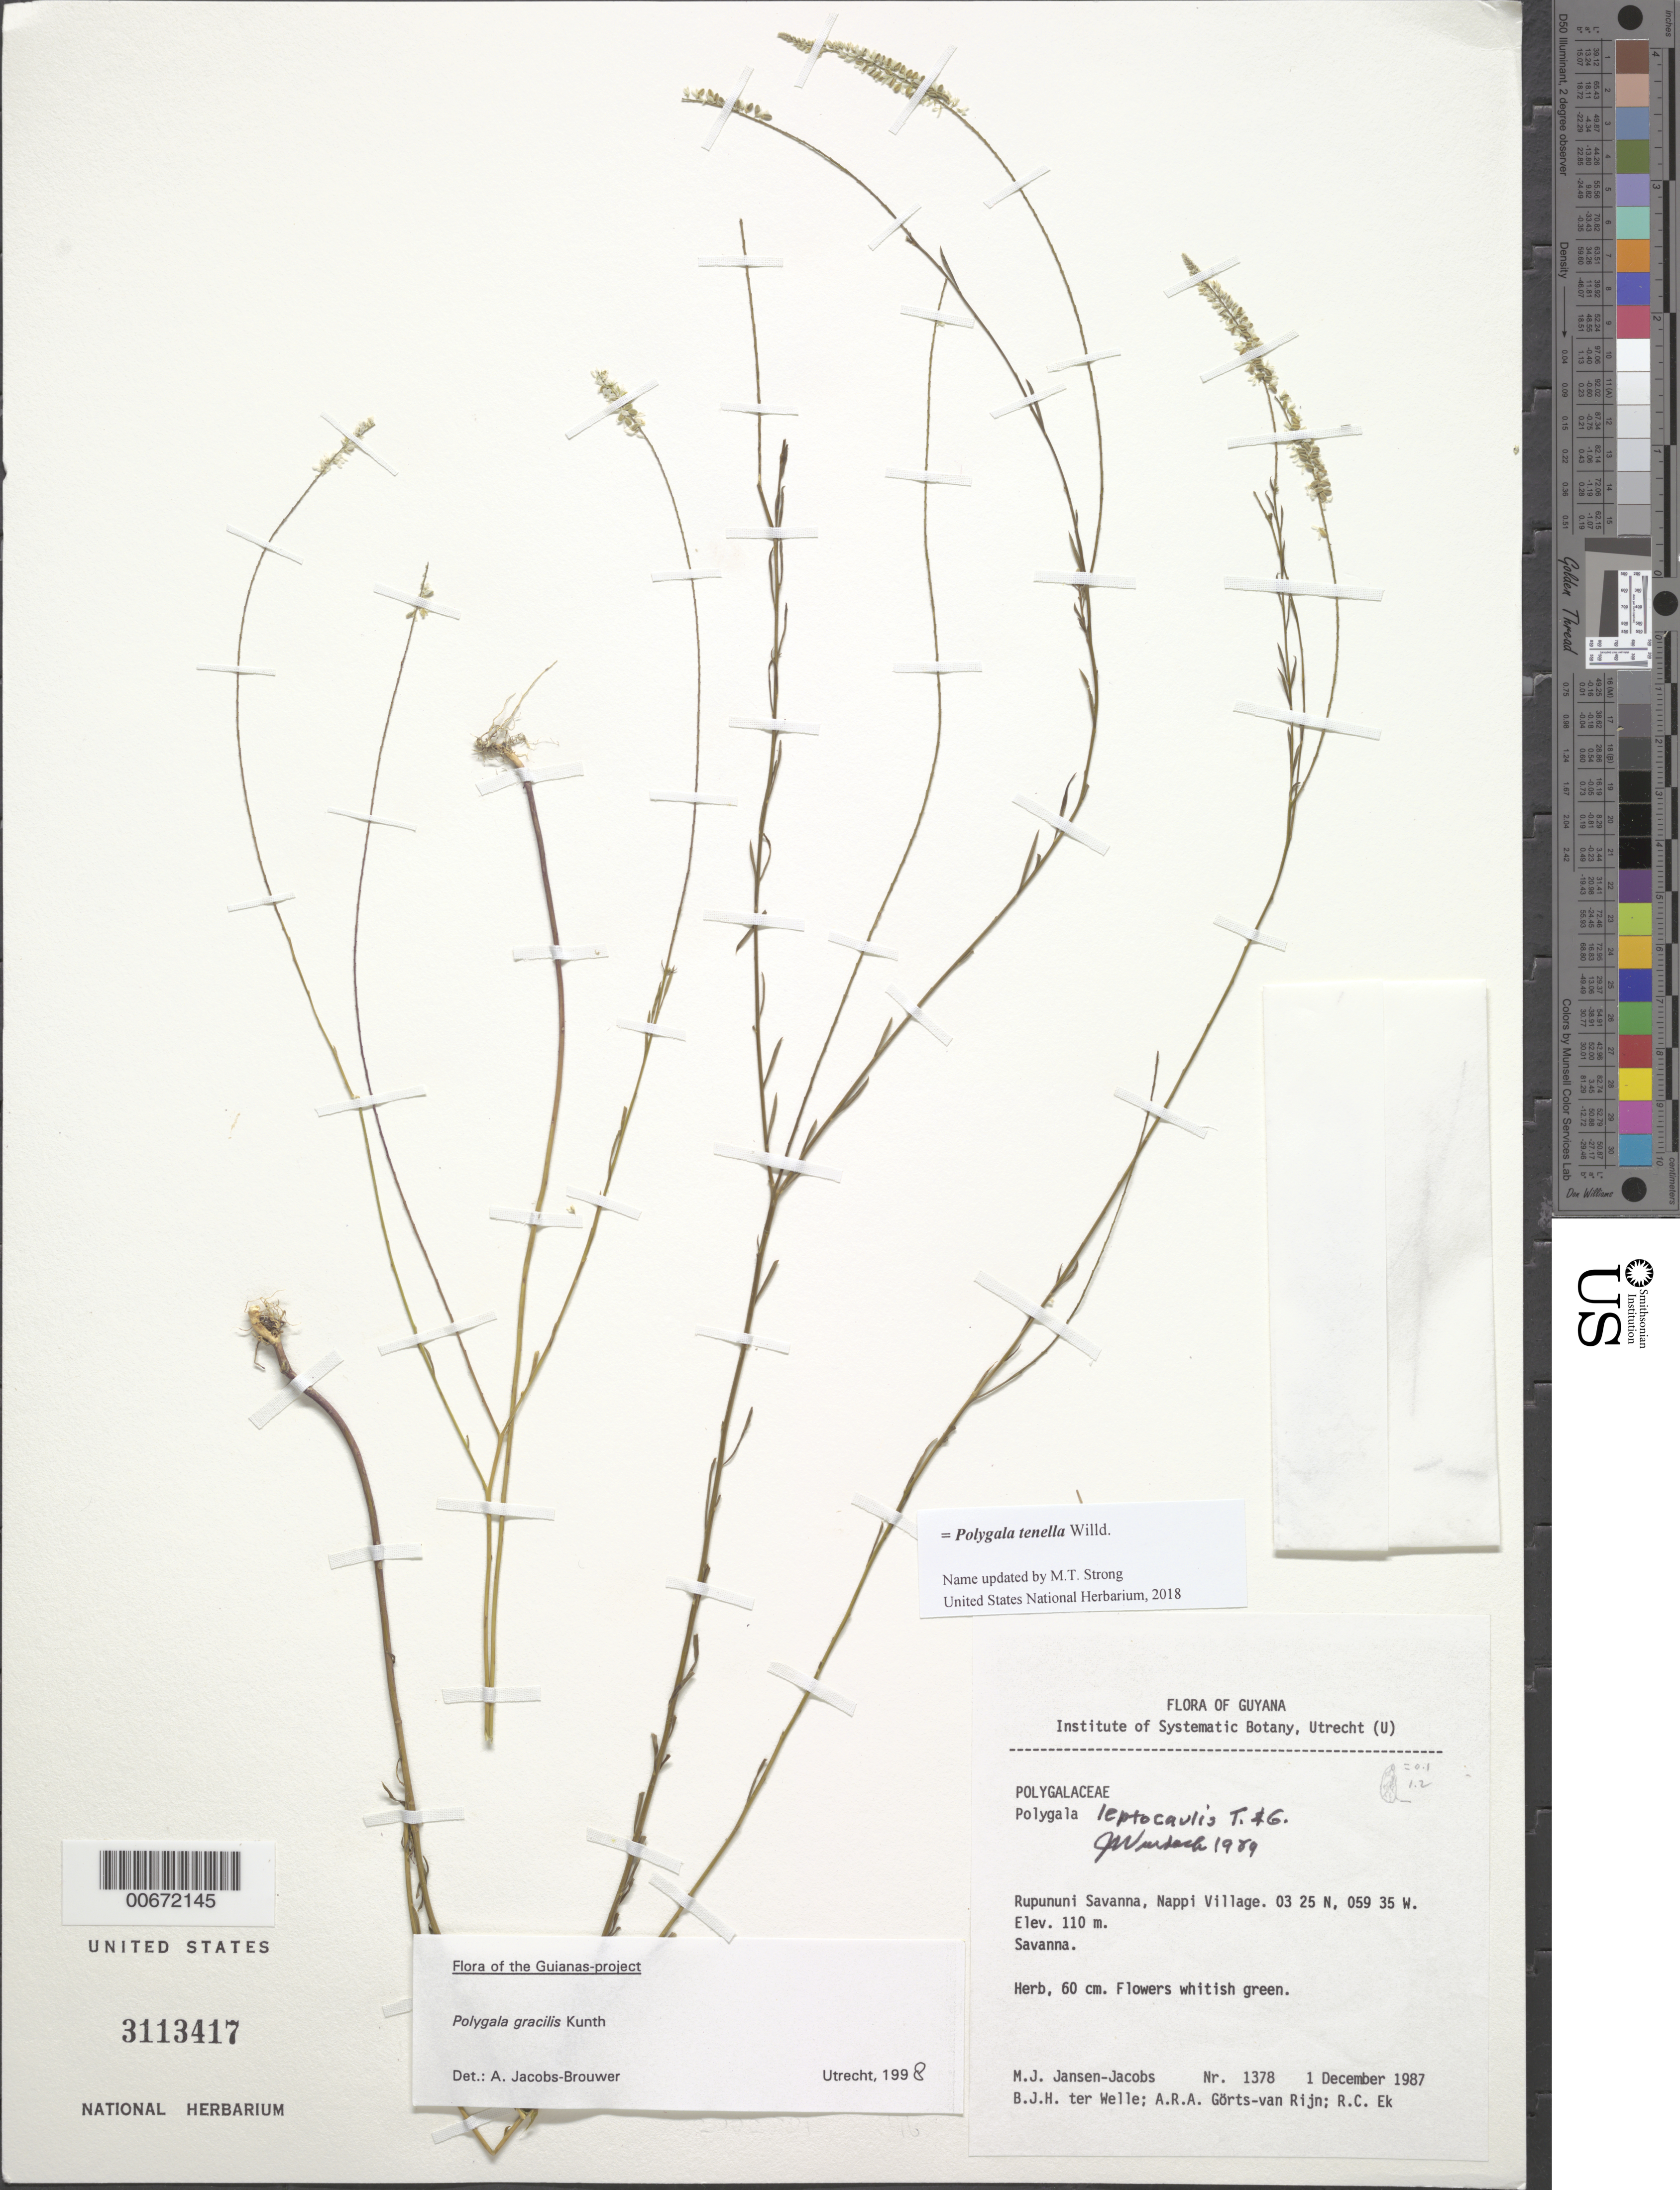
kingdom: Plantae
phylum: Tracheophyta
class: Magnoliopsida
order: Fabales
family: Polygalaceae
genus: Polygala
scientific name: Polygala tenella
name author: Willd.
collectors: M. J. Jansen-Jacobs, B. Welle, A. .R. A. Görts-van Rijn & R. C. Ek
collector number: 1378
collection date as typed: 1-Dec-87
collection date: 1987-12-01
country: Guyana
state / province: U. Takutu-U. Essequibo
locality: Nappi Village, Rupununi Savanna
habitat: Savanna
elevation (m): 110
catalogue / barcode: US 3113417